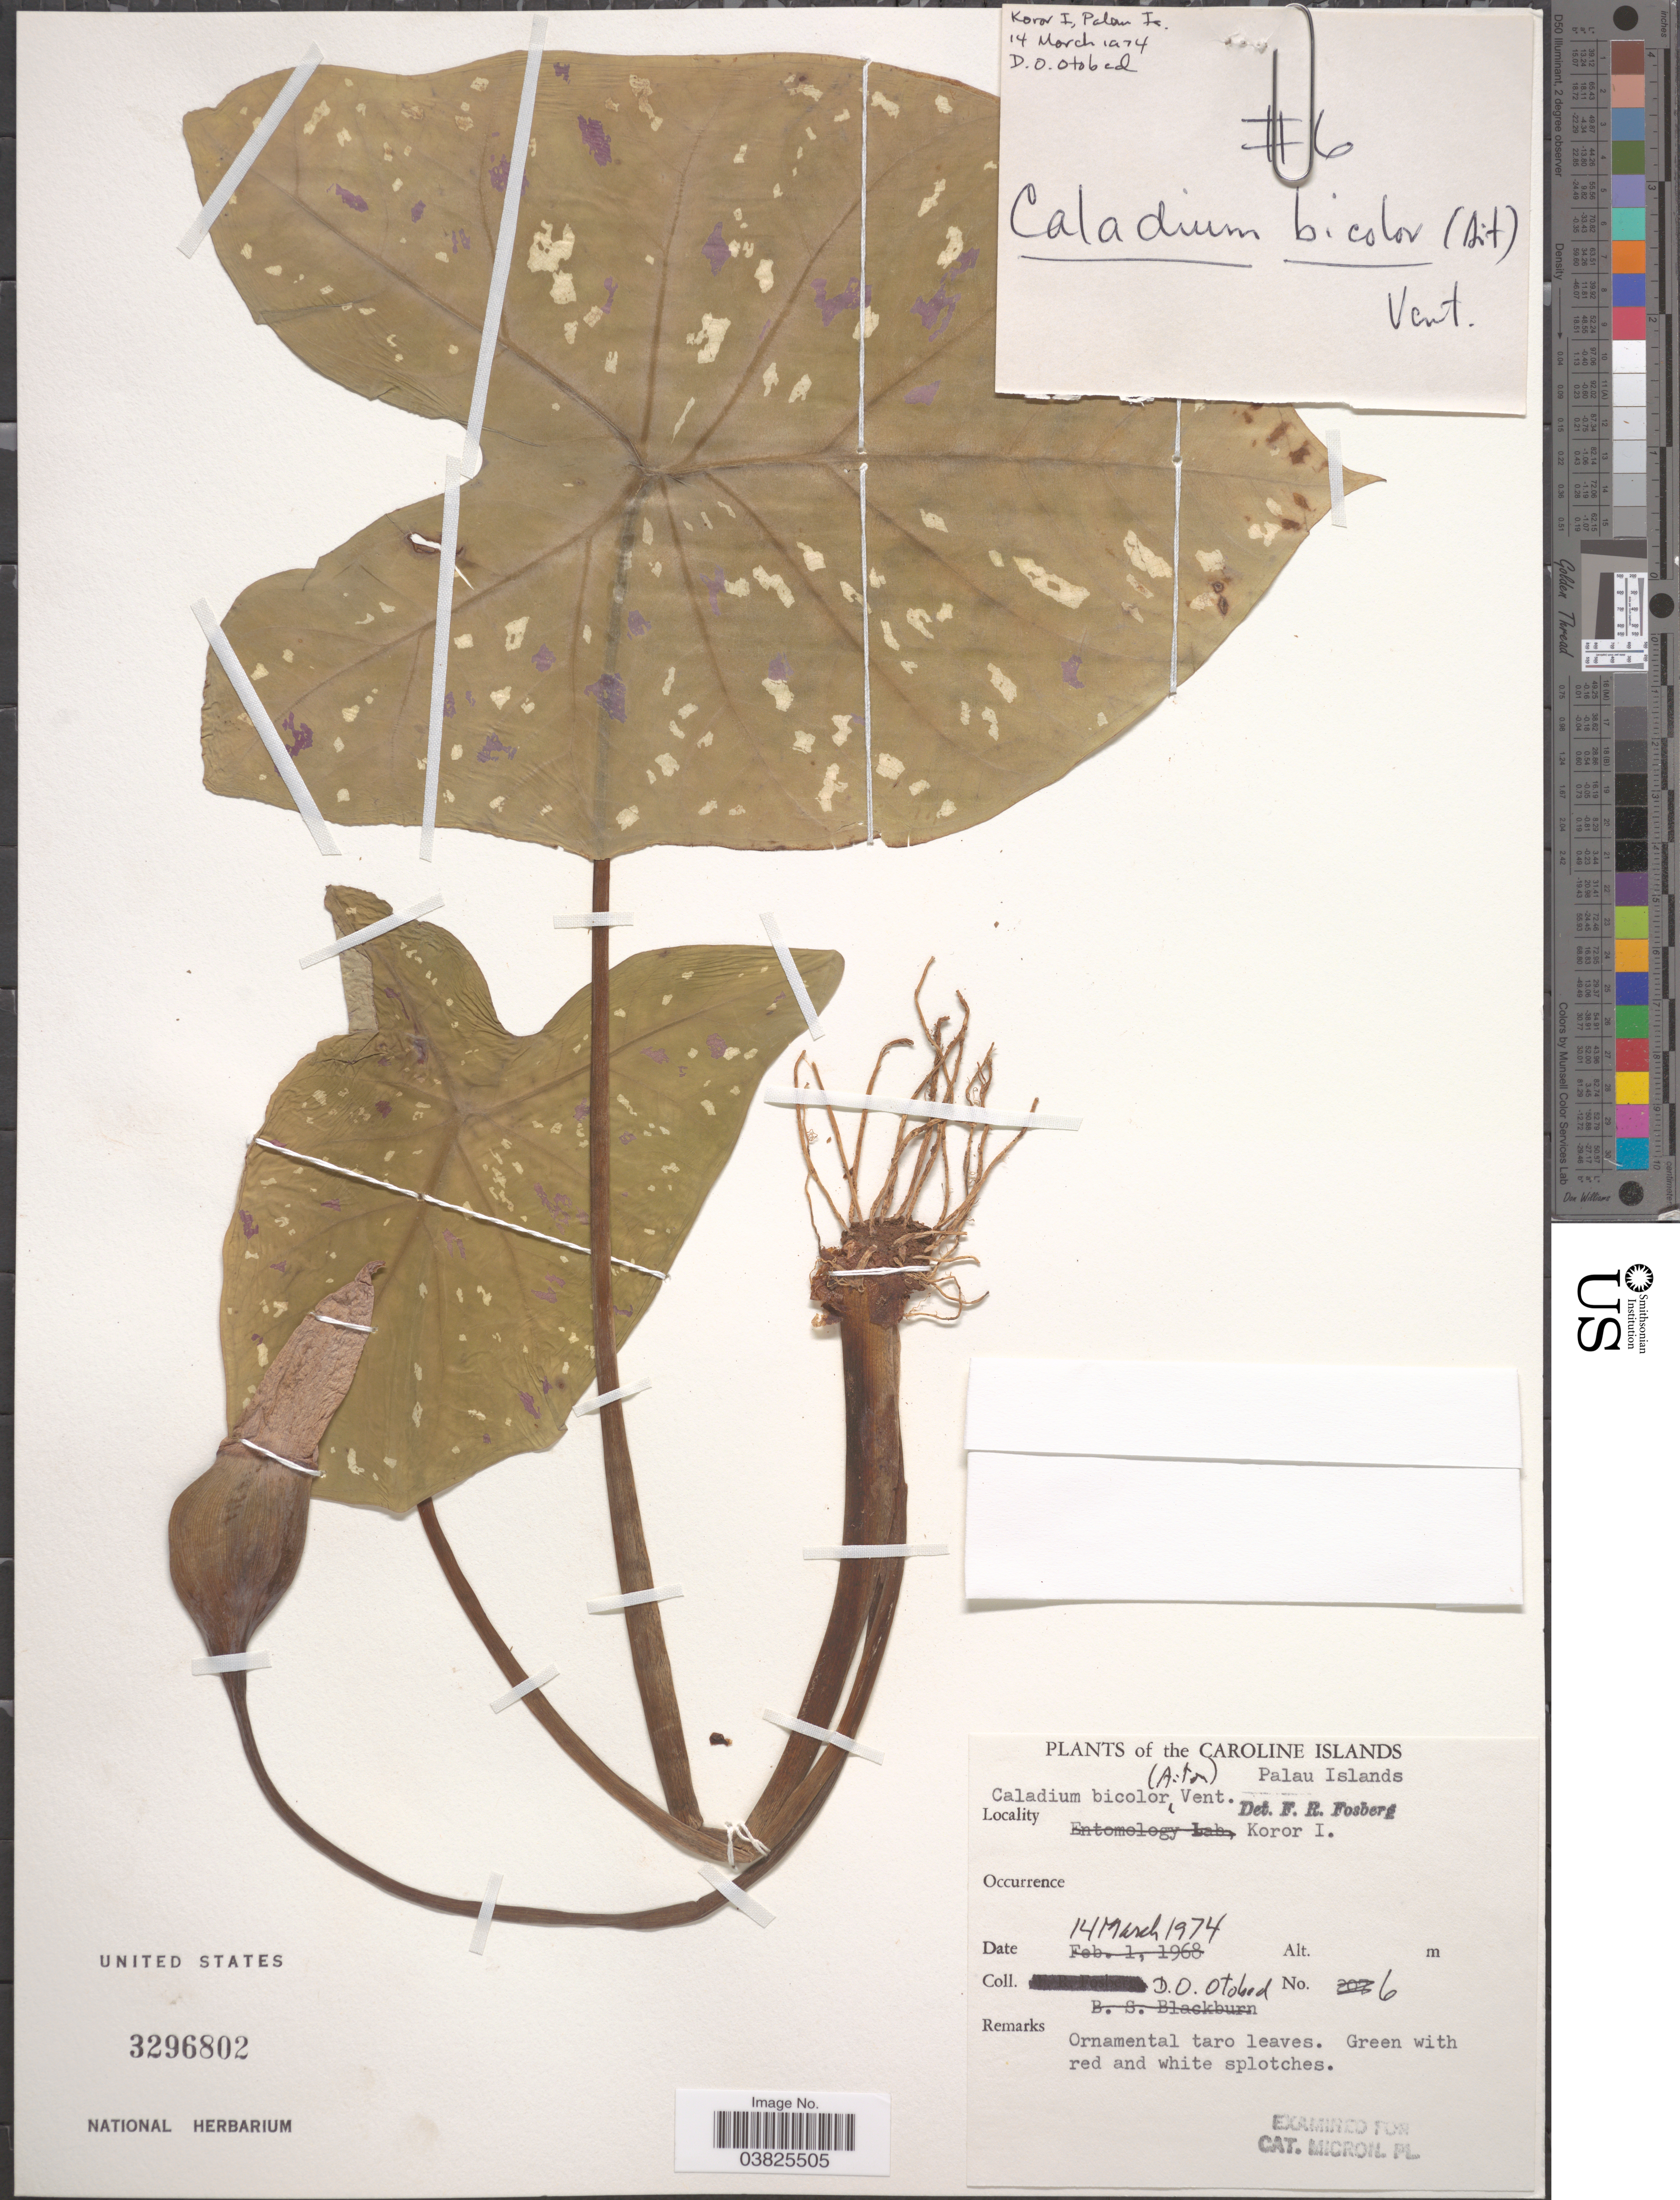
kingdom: Plantae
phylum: Tracheophyta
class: Liliopsida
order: Alismatales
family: Araceae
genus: Caladium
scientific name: Caladium bicolor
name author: (Aiton) Vent.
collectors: D. O. Otobed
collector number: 6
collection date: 1974-03-14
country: Palau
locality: The Caroline Islands. Palau Islands. Koror I.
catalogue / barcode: US 3296802